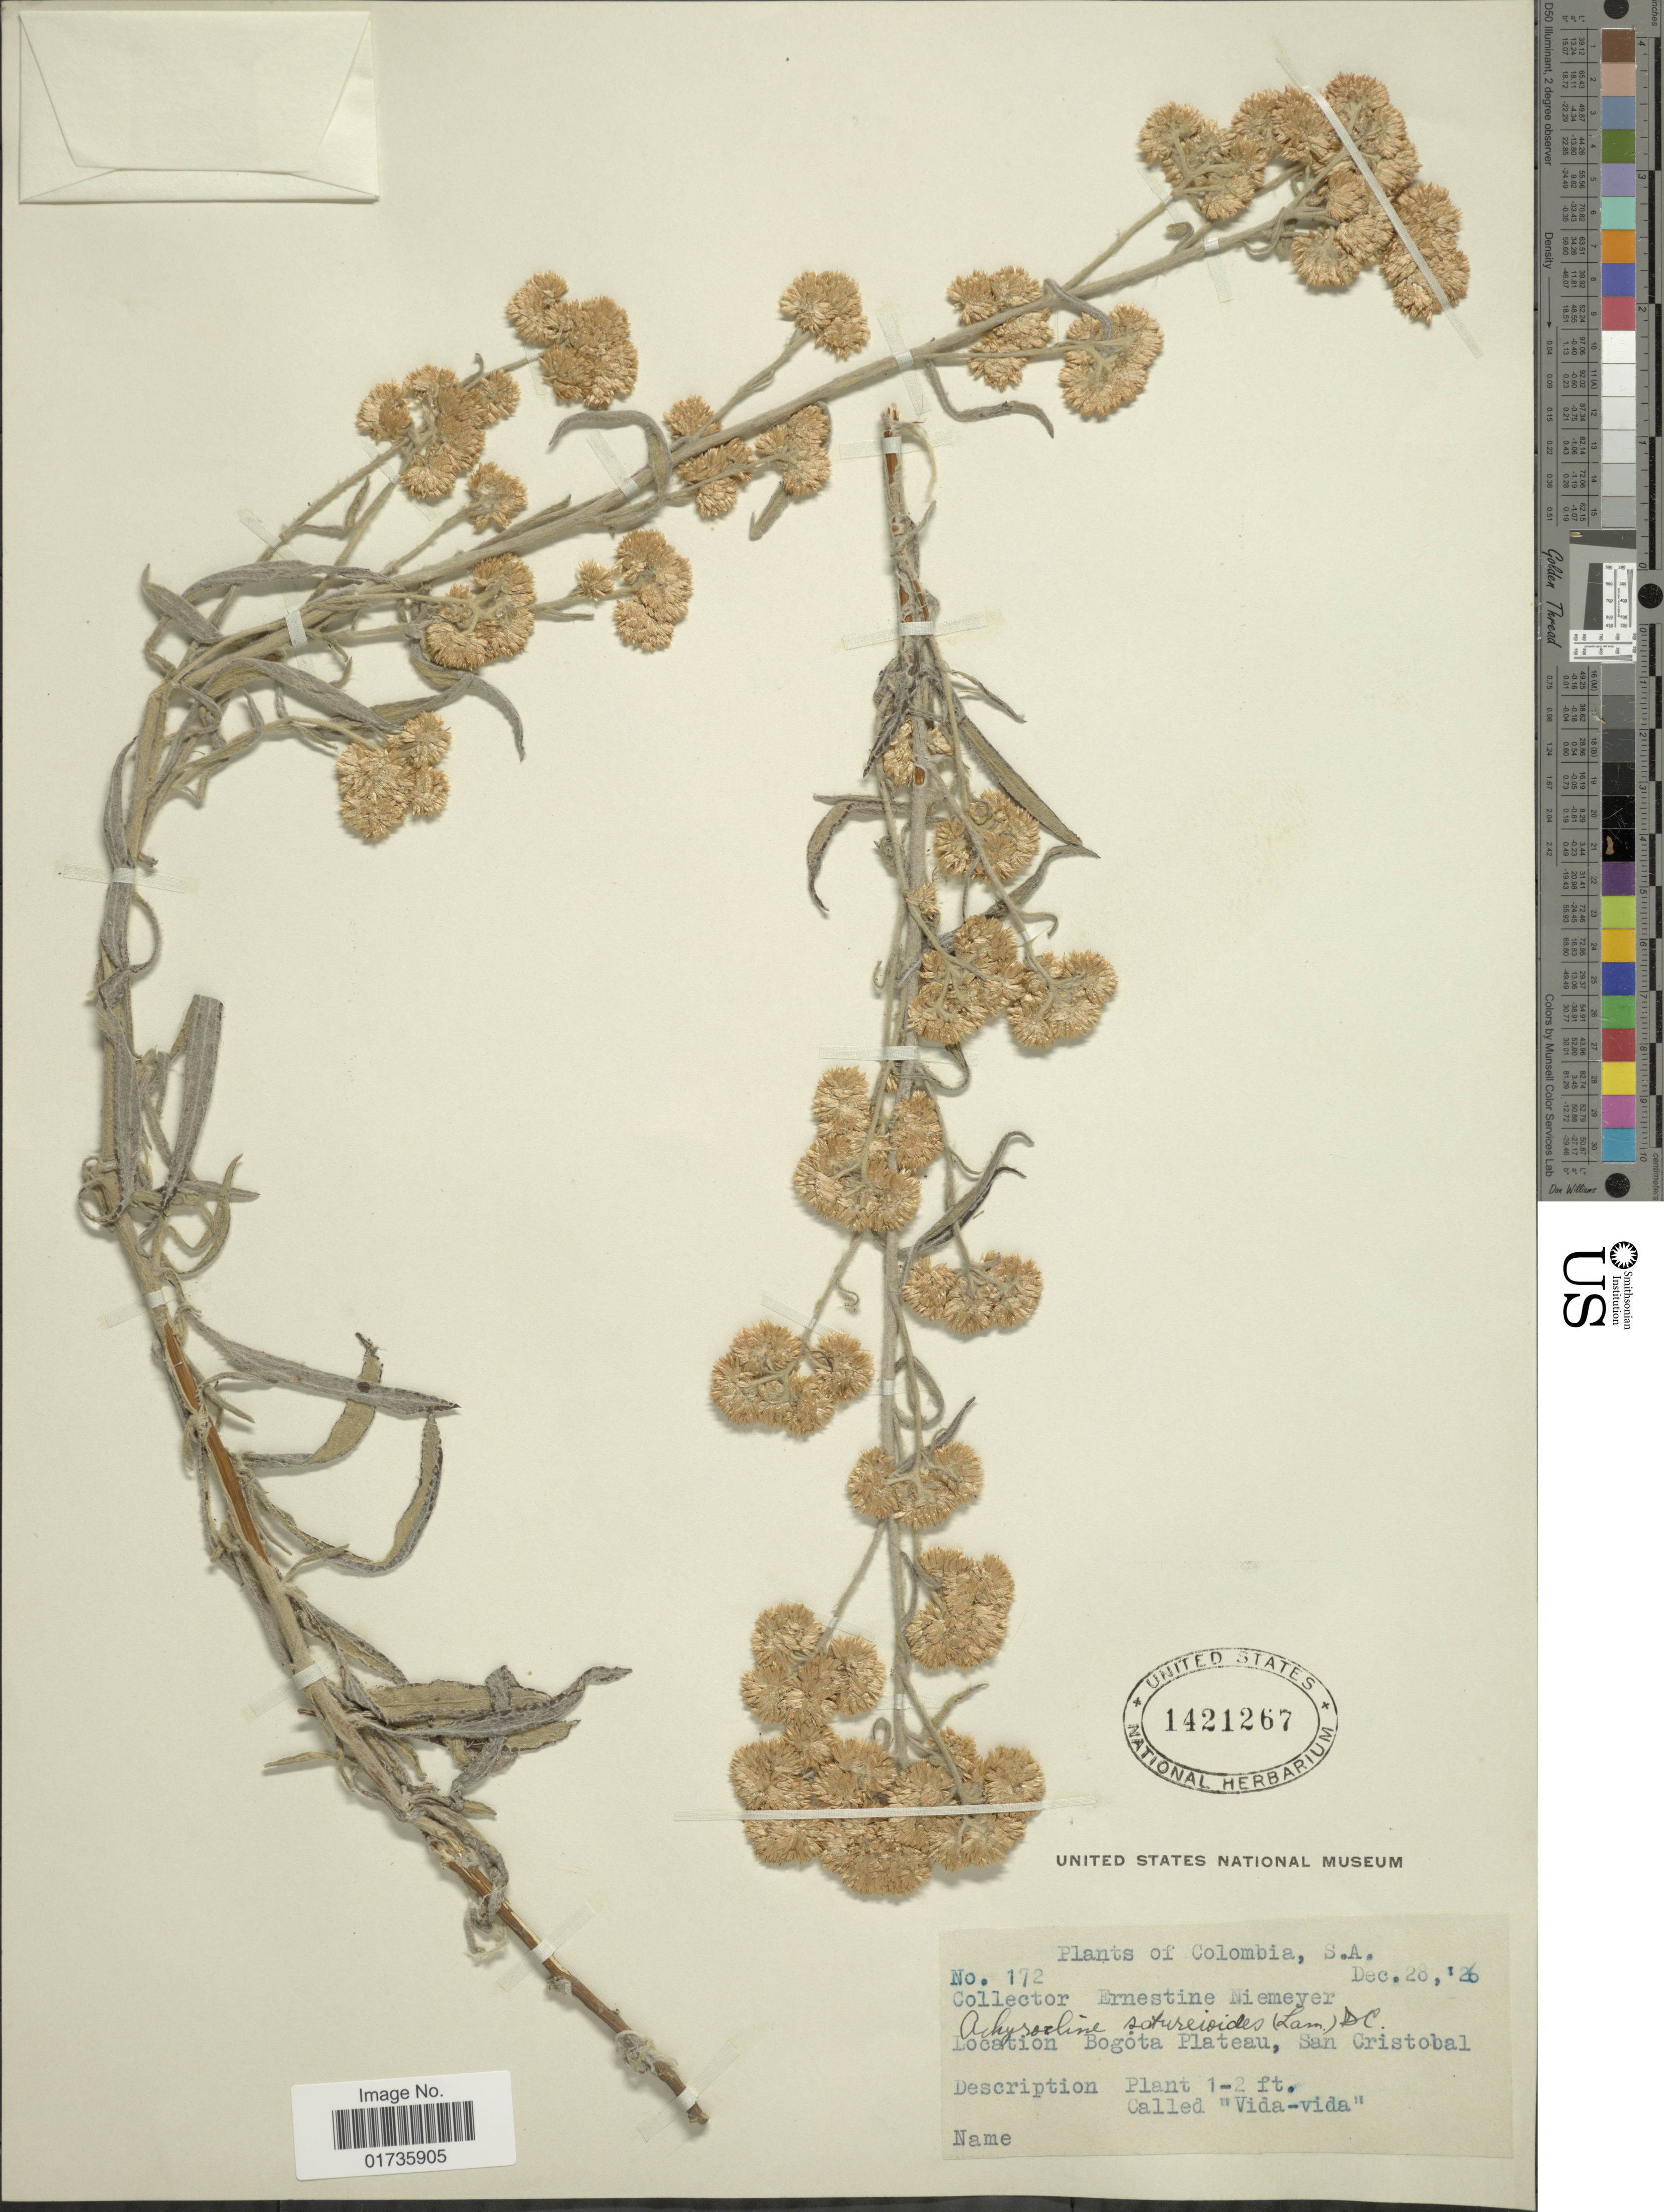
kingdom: Plantae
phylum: Tracheophyta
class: Magnoliopsida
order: Asterales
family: Asteraceae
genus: Achyrocline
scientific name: Achyrocline satureioides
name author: (Lam.) DC.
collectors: E. H. Niemeyer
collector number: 172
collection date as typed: Transcribed d/m/y: 28/12/26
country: Colombia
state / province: Bogota D.C.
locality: Bogota Pateau, San Cristobal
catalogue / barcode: US 1421267